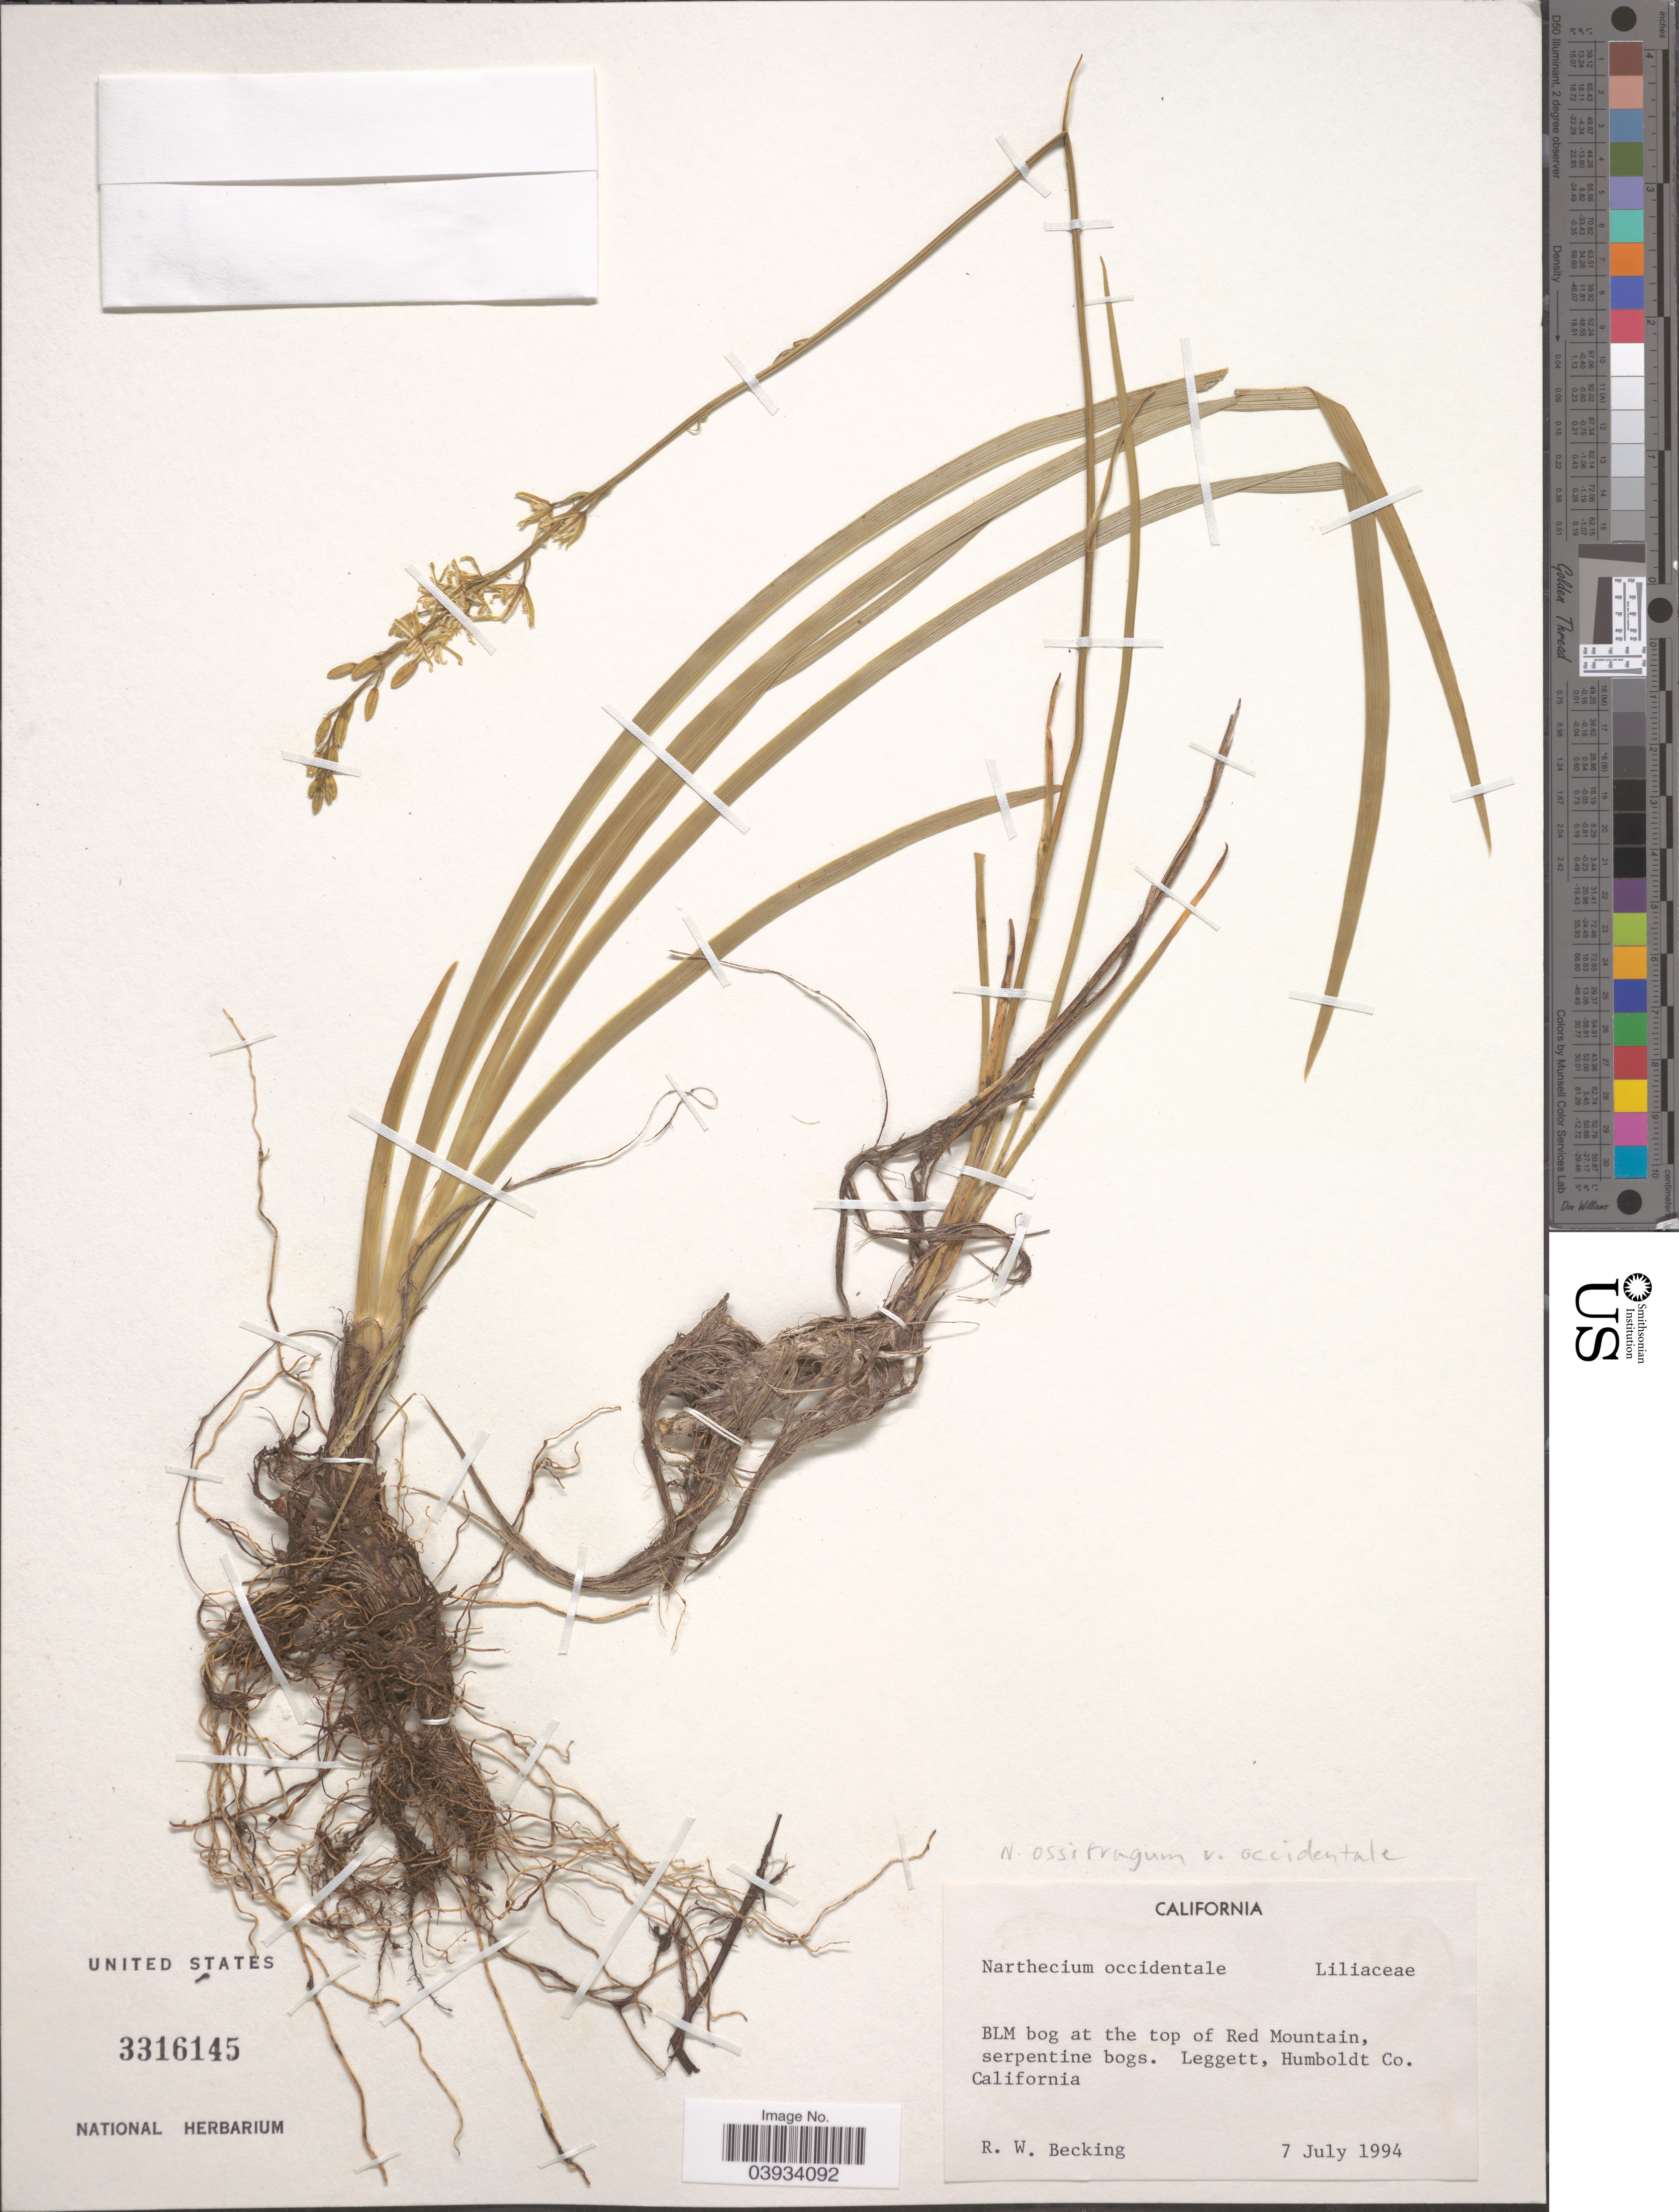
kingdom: Plantae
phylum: Tracheophyta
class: Liliopsida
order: Dioscoreales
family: Nartheciaceae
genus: Narthecium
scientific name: Narthecium californicum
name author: Baker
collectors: R. Becking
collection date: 1994-07-07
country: United States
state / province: California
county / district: Humboldt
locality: BLM bog at the top of Red Mountain, Leggett, Humboldt Co.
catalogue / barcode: US 3316145